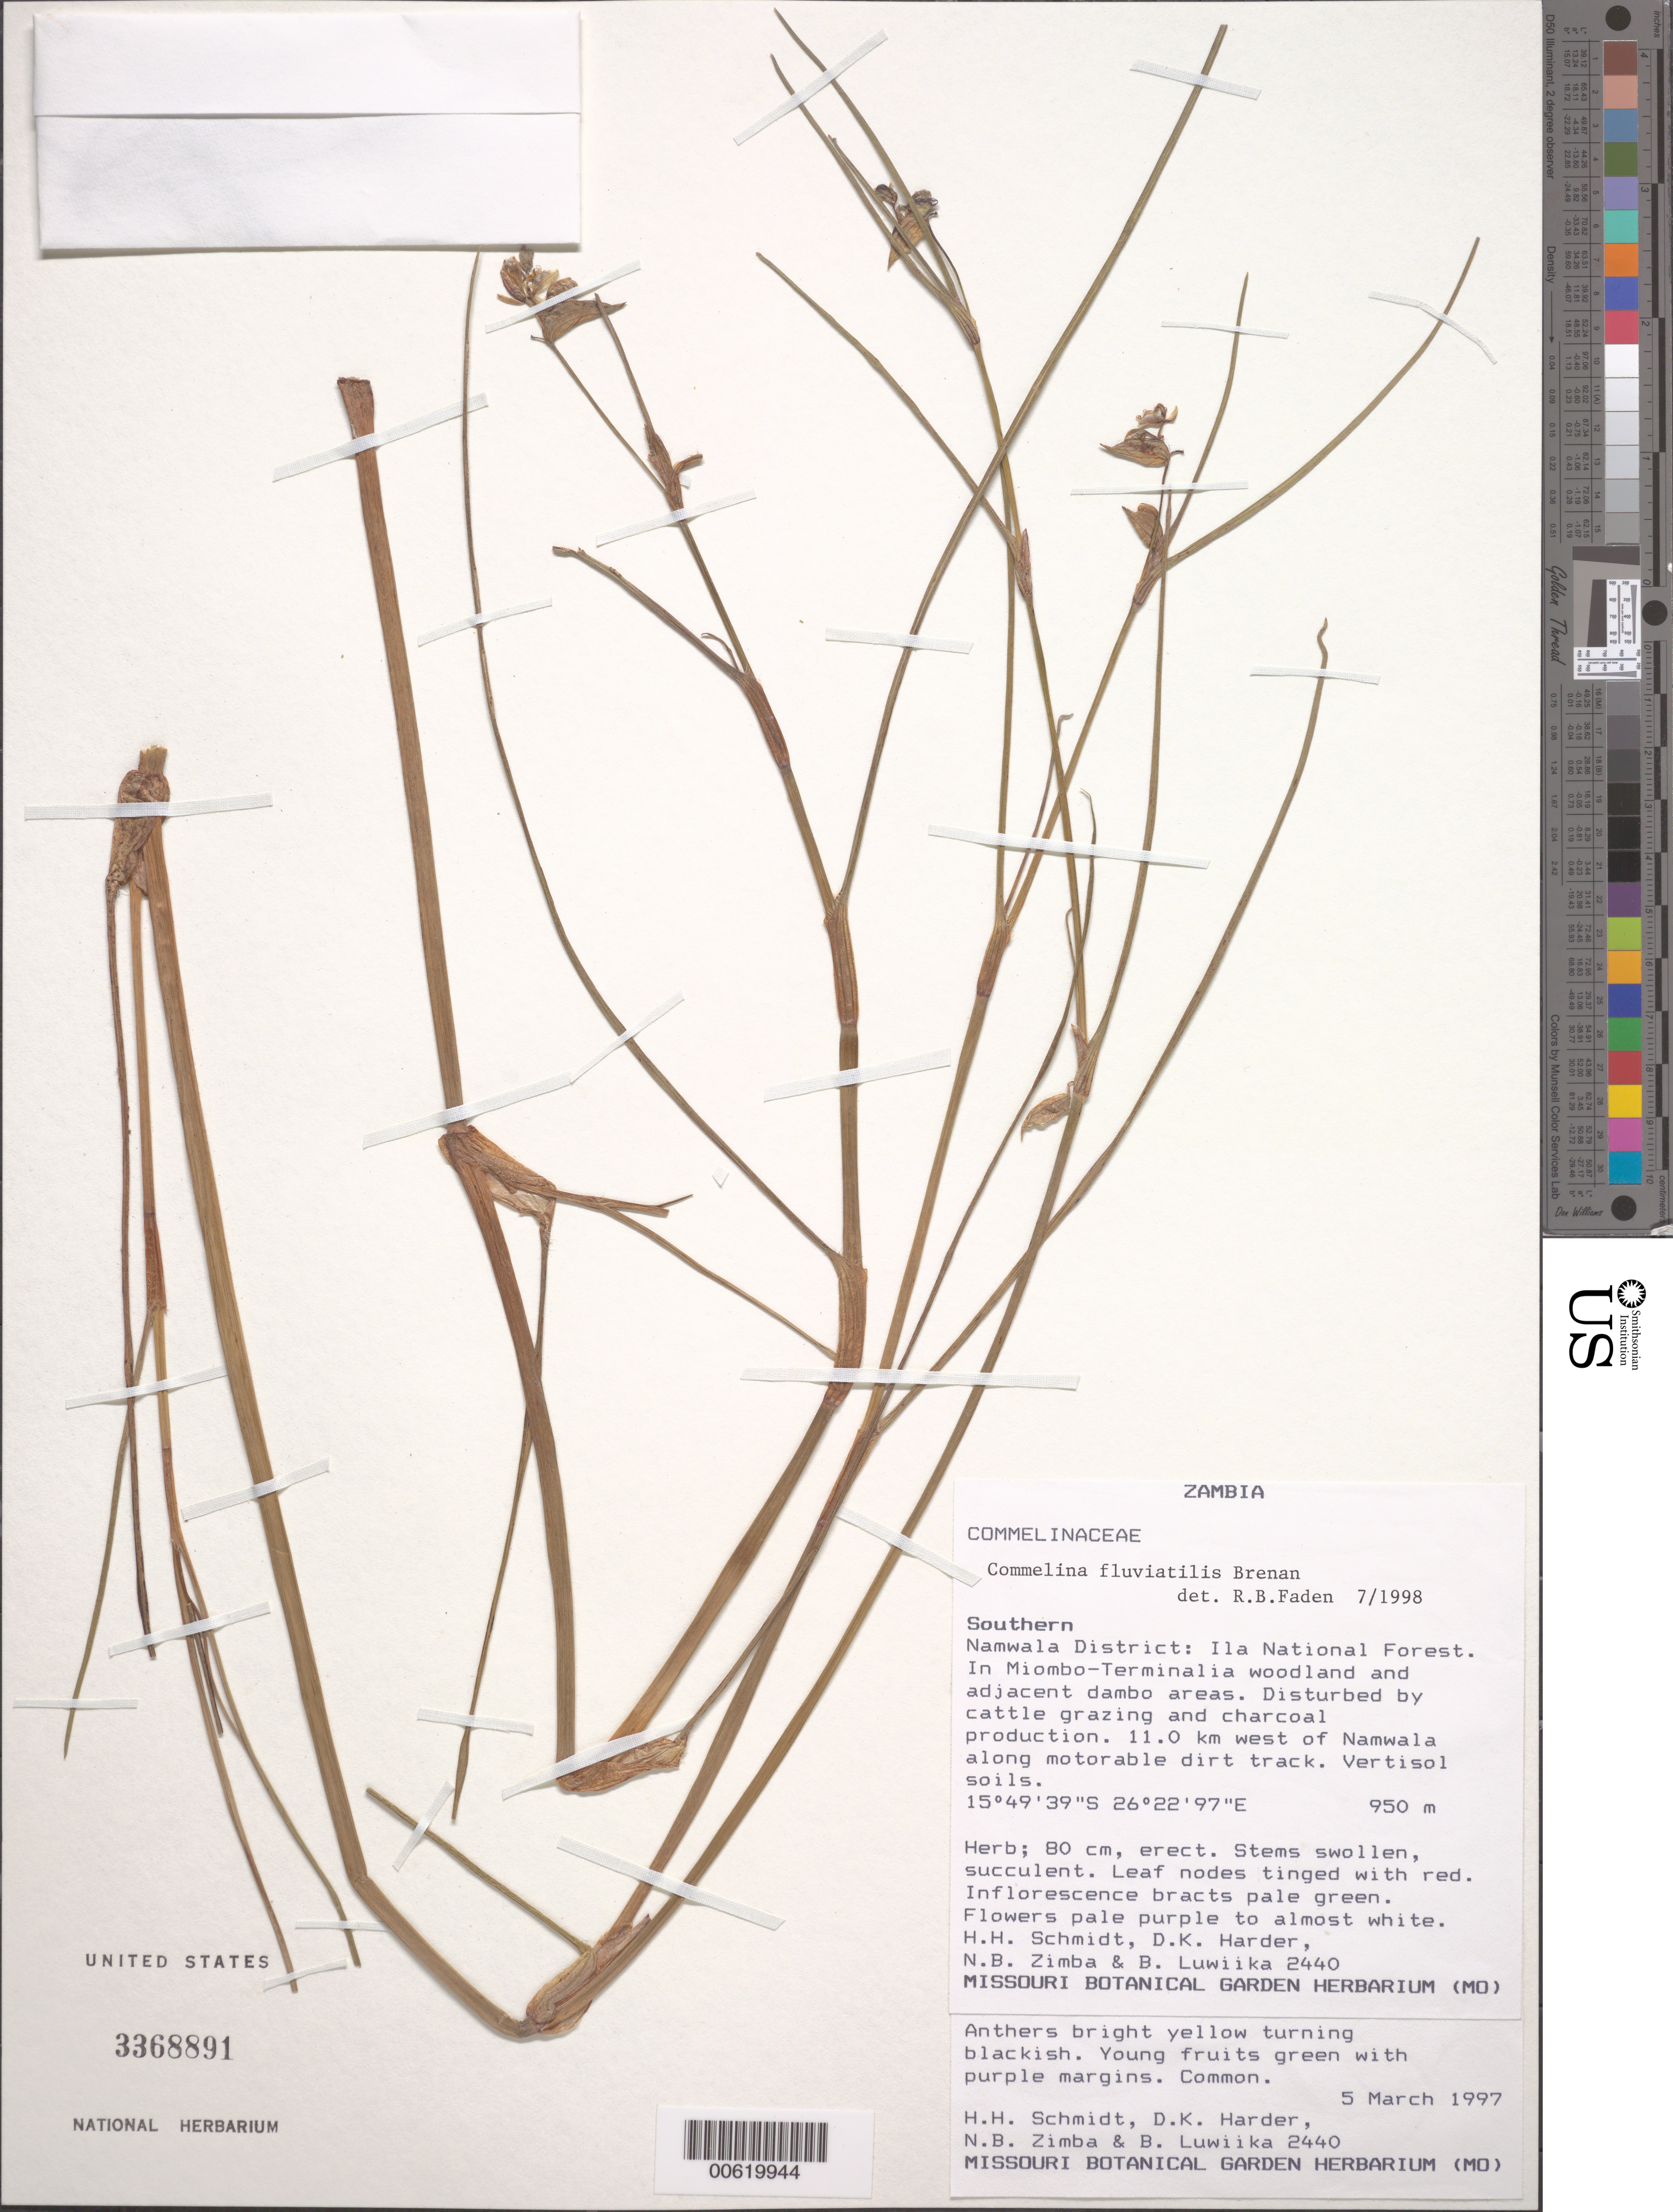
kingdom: Plantae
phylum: Tracheophyta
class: Liliopsida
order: Commelinales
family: Commelinaceae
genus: Commelina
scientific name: Commelina fluviatilis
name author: Brenan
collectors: H. H. Schmidt, D. Harder, B. Luwiika & N. B. Zimba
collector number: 2440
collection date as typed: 05 Mar 1997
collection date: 1997-03-05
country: Zambia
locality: Namwala dist., ila national forest, in miombo-terminalia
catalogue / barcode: US 3368891